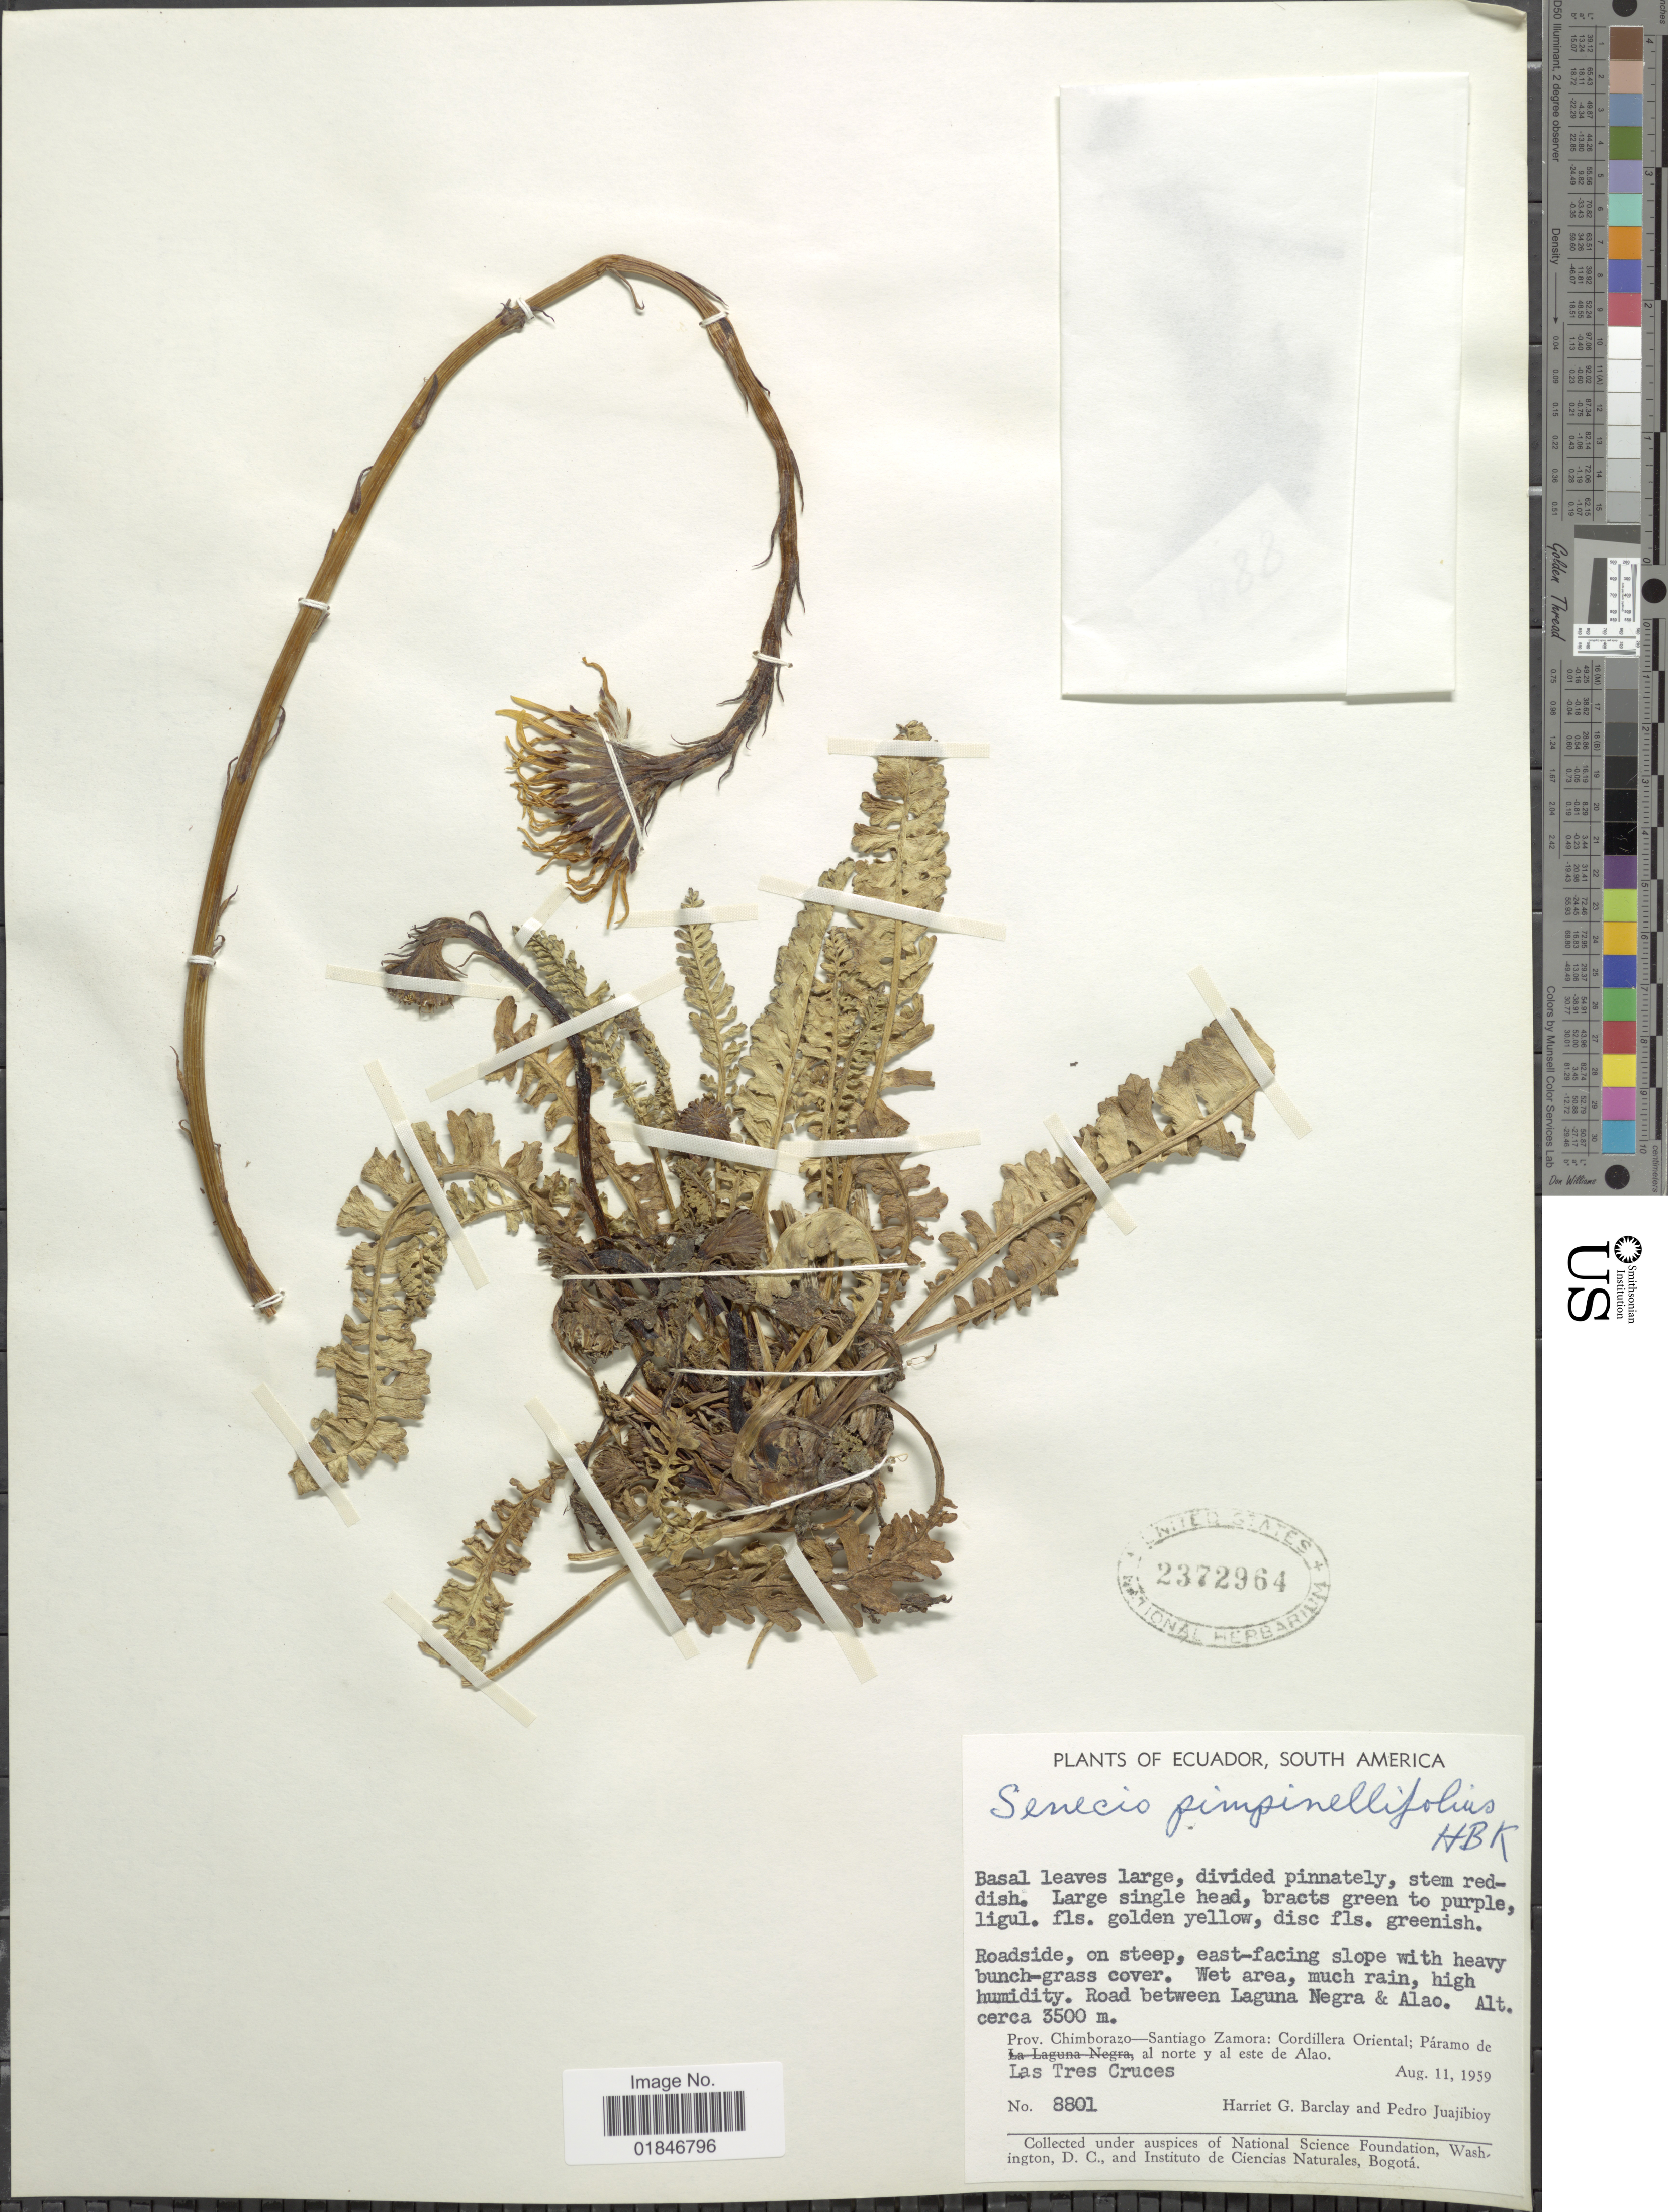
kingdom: Plantae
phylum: Tracheophyta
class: Magnoliopsida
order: Asterales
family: Asteraceae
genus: Dorobaea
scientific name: Dorobaea pimpinellifolia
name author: (Kunth) B. Nord.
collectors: H. G. Barclay & P. Juajibioy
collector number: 88001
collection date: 1959-08-11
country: Ecuador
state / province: Chimborazo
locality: Road between Laguna Negra & Alao. Prov. Chimborazo - Santiago Zamora: Cordillera Oriental; Paramo de Las Tres Cruces, al norte y al este de Alao.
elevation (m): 3500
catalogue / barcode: US 2372964